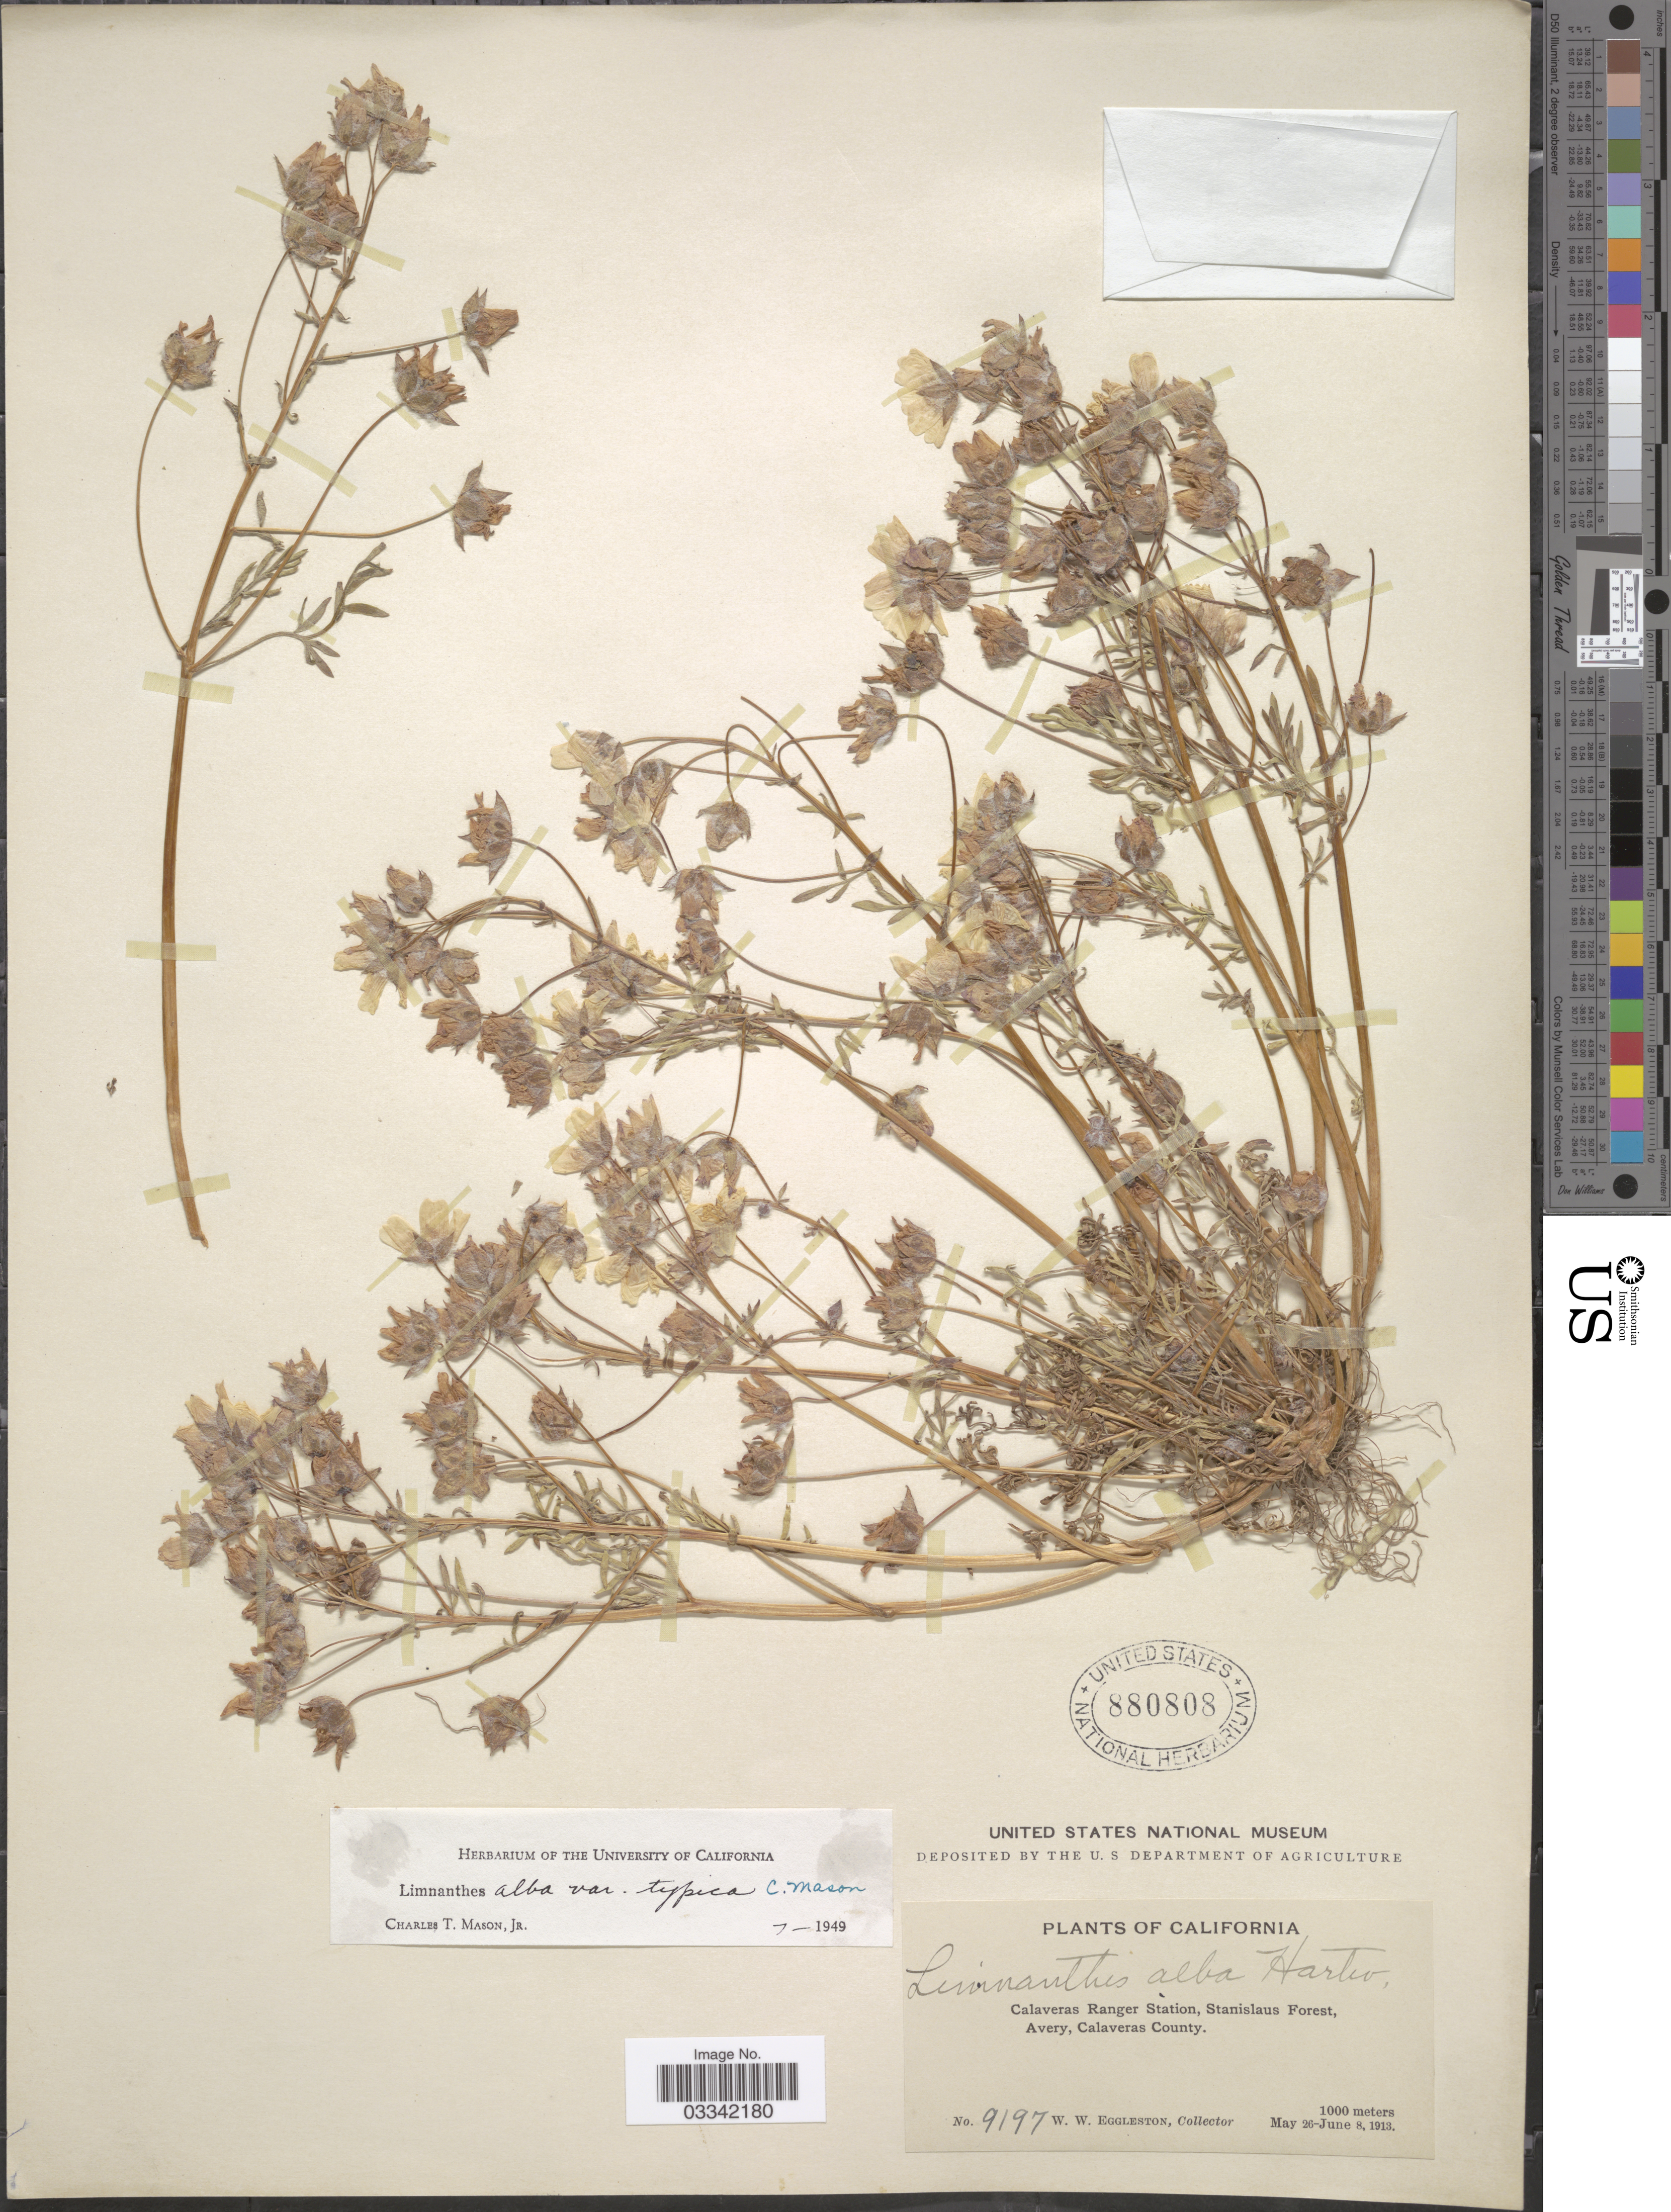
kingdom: Plantae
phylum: Tracheophyta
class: Magnoliopsida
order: Brassicales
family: Limnanthaceae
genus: Limnanthes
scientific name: Limnanthes alba subsp. alba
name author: Hartw. ex Benth.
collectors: W. W. Eggleston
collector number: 9197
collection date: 1913-05-26/1913-06-08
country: United States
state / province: California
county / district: Calaveras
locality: Calaveras Ranger Station, Stanislaus Forest Avery, Calaveras County.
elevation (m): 1000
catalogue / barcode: US 880808